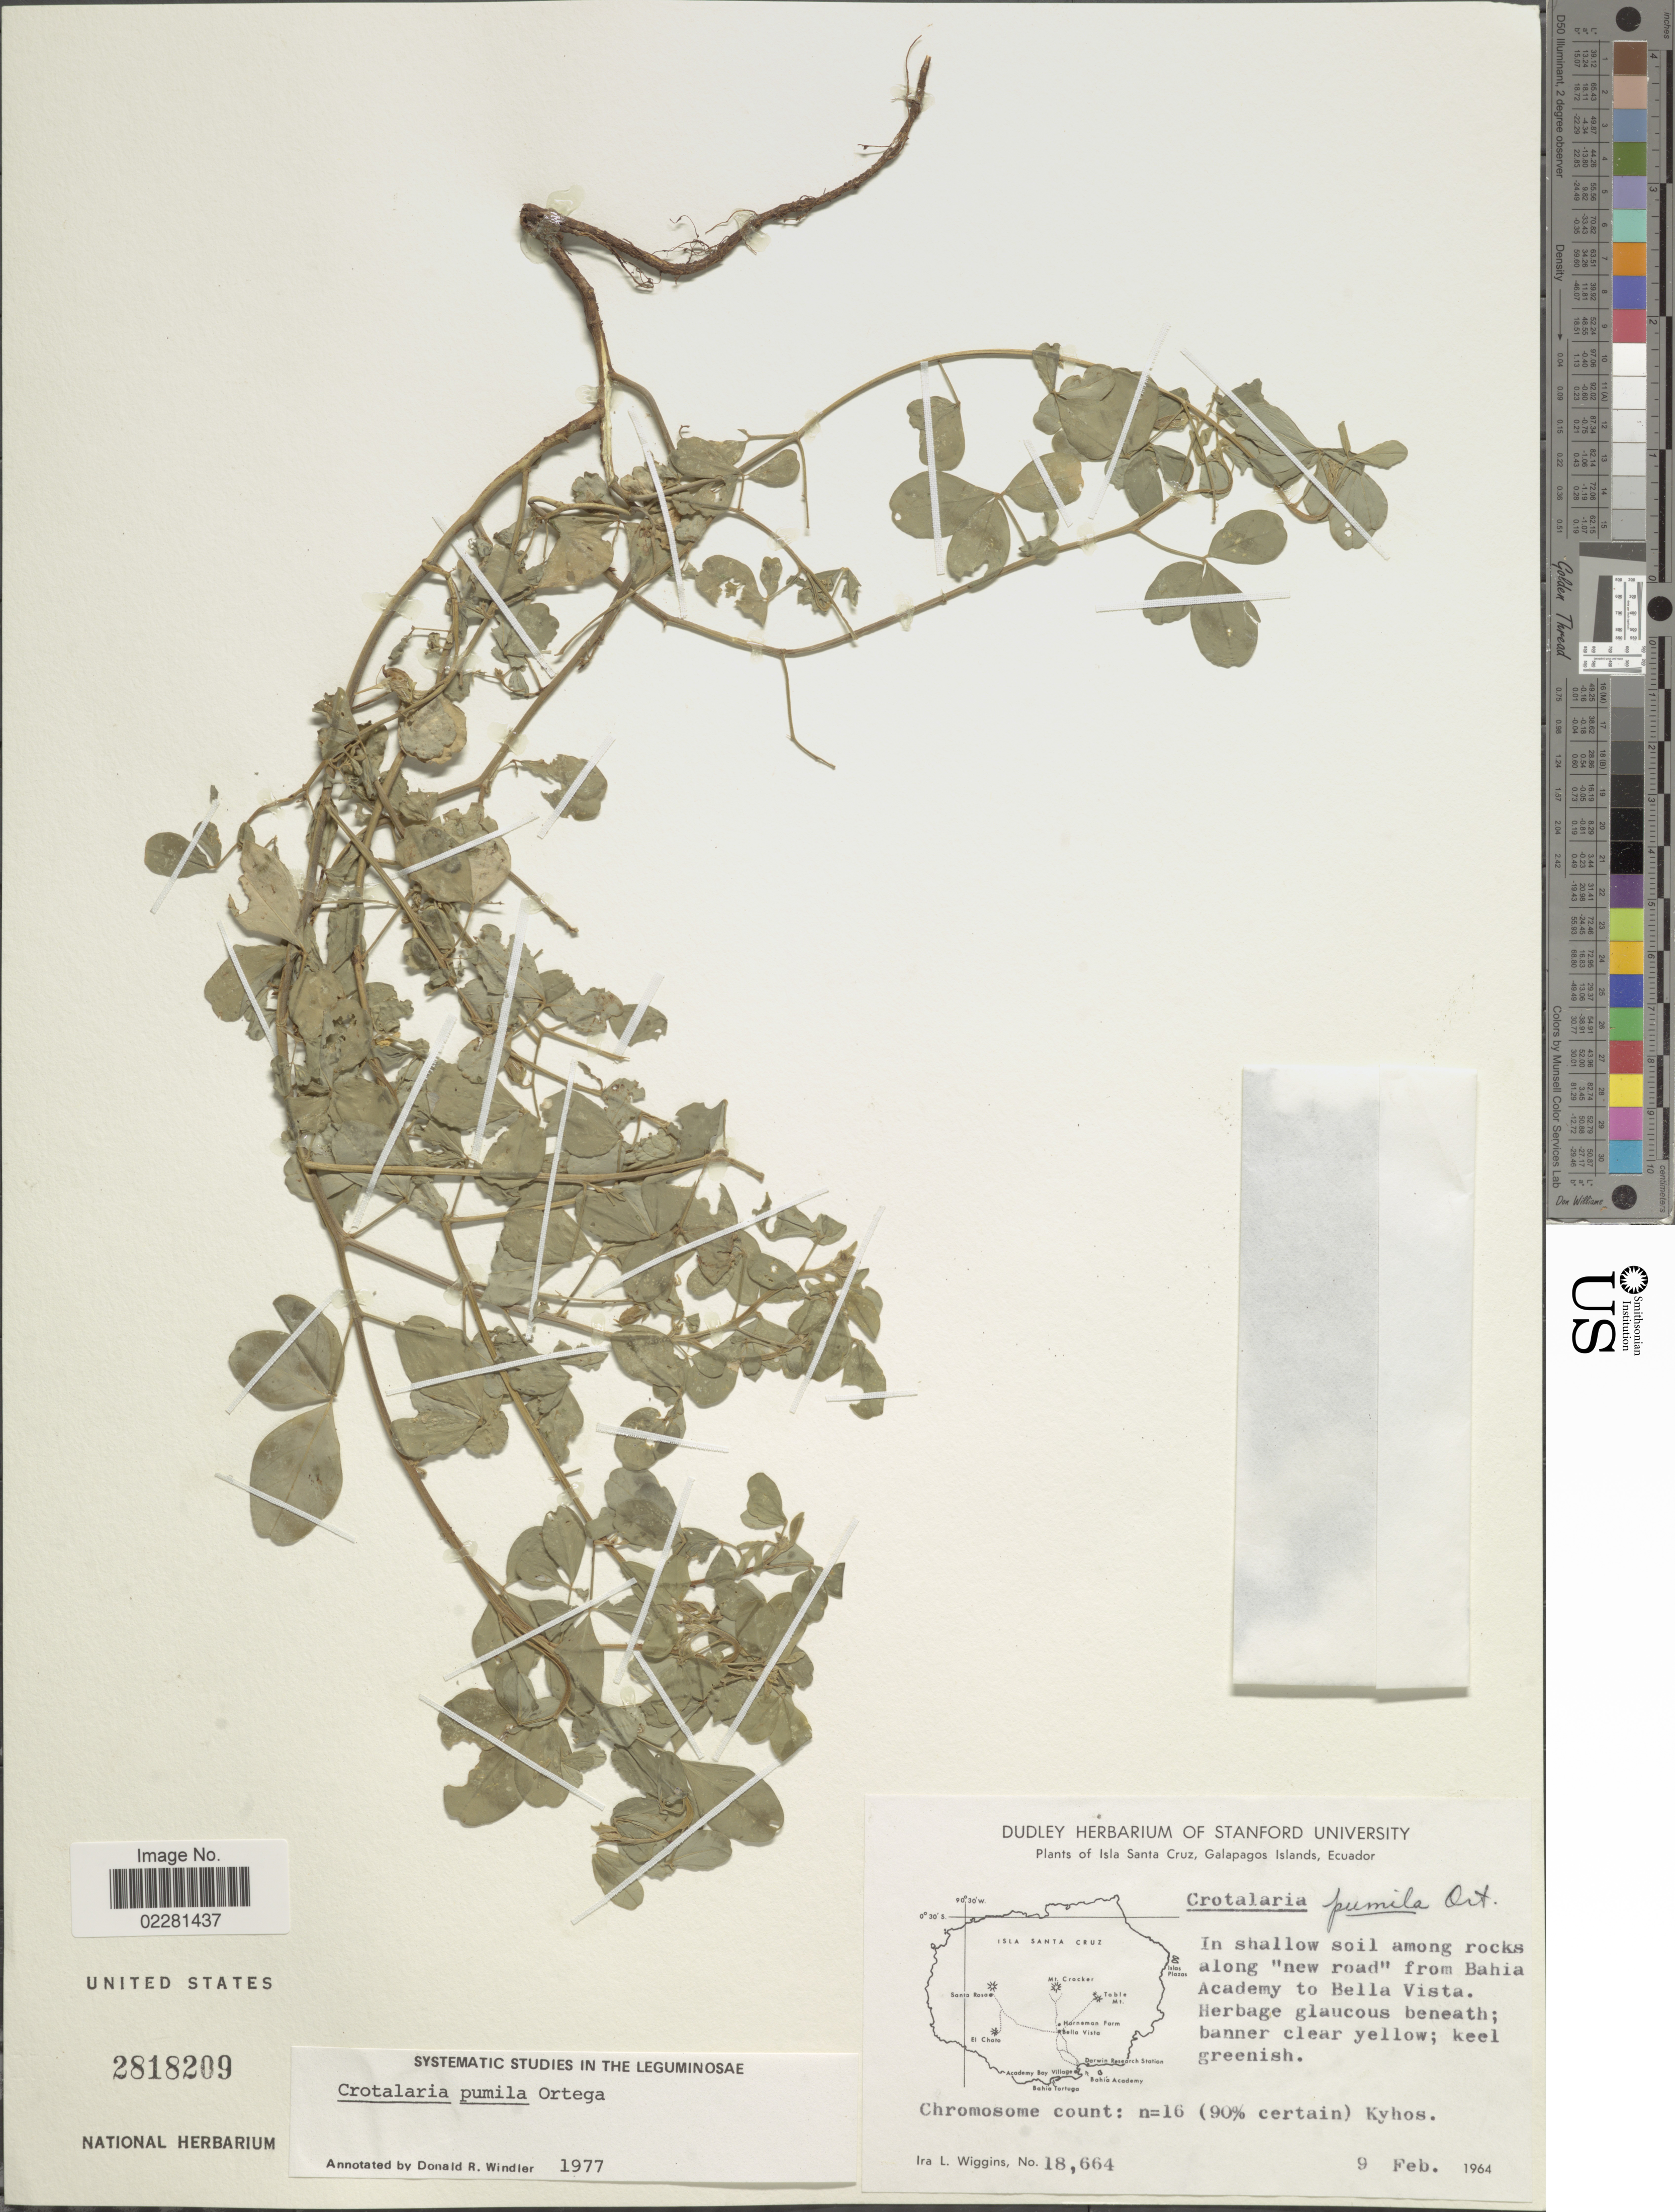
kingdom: Plantae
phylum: Tracheophyta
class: Magnoliopsida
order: Fabales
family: Fabaceae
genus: Crotalaria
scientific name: Crotalaria pumila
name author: Ortega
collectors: I. L. Wiggins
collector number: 18664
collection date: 1964-02-09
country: Ecuador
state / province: Colón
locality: Isla Santa Cruz, Galapagos Islands, along new road from Bahia Academy to Bella Vista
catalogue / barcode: US 2818209